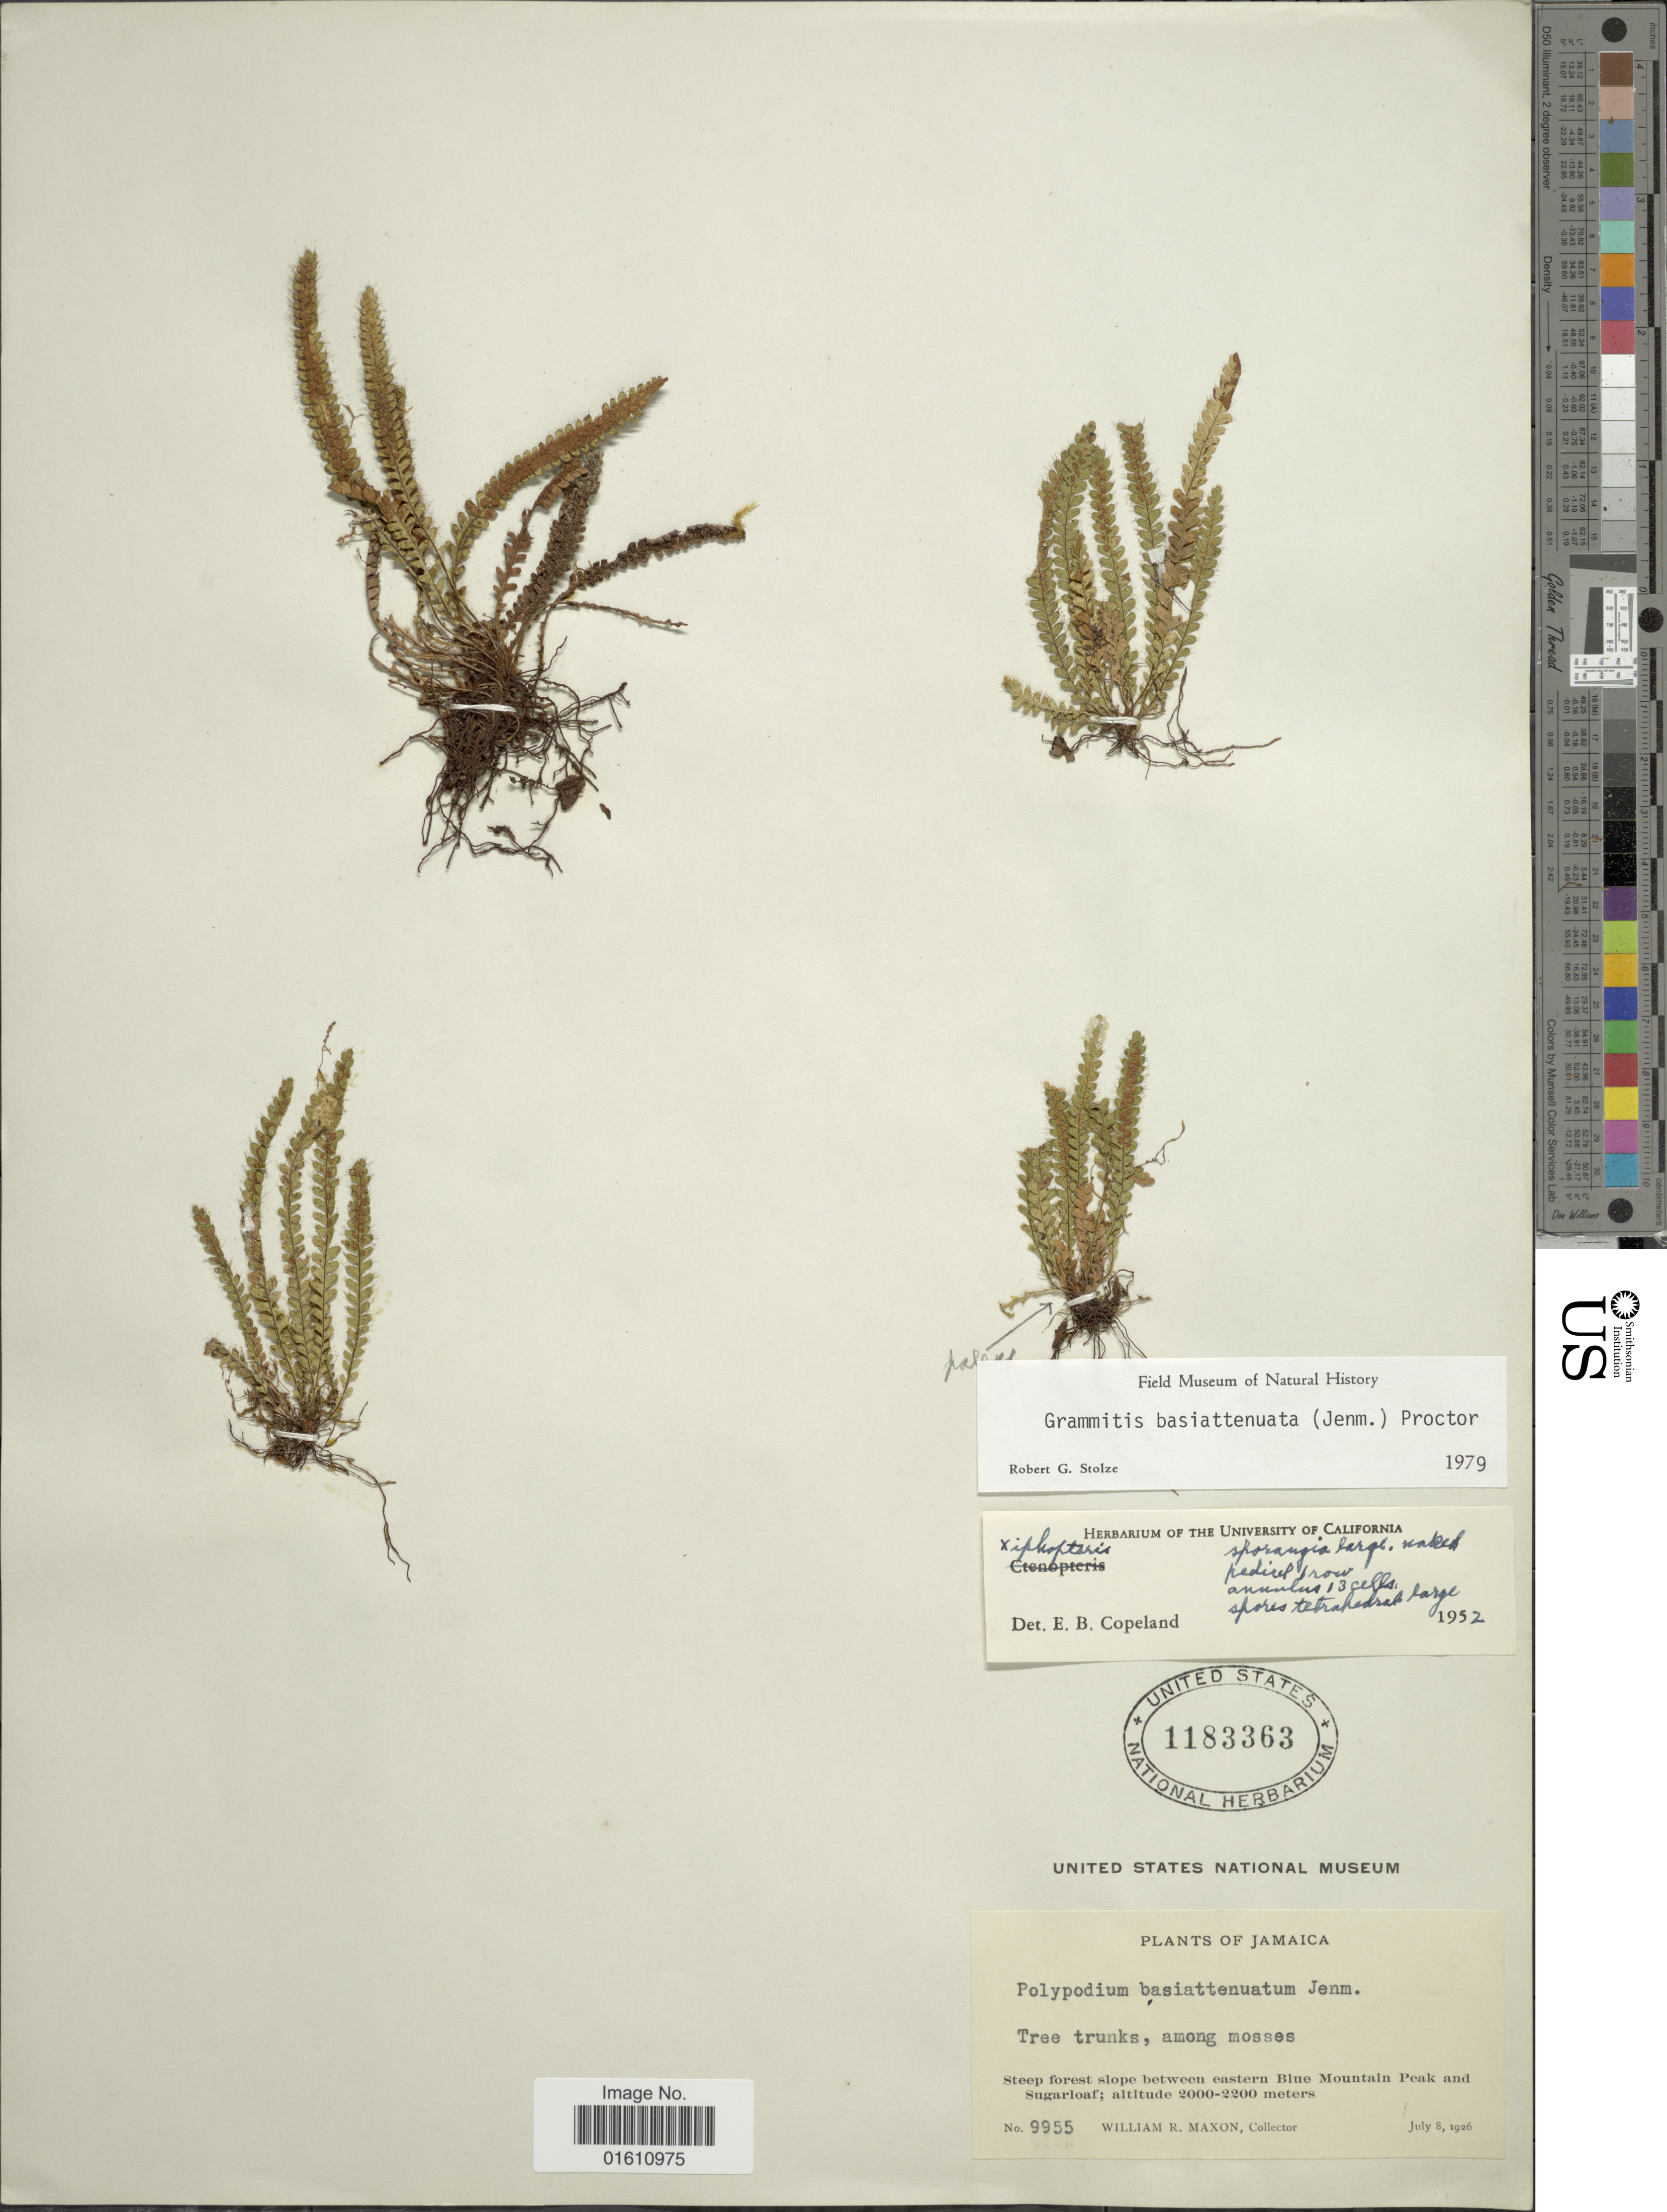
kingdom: Plantae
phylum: Tracheophyta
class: Polypodiopsida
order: Polypodiales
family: Polypodiaceae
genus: Moranopteris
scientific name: Moranopteris basiattenuata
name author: (Jenman) R. Y. Hirai & J. Prado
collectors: W. R. Maxon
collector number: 9955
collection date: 1926-07-08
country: Jamaica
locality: Steep forest slope between eastern Blue Mountain Peak and Sugarloaf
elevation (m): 2000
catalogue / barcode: US 1183363